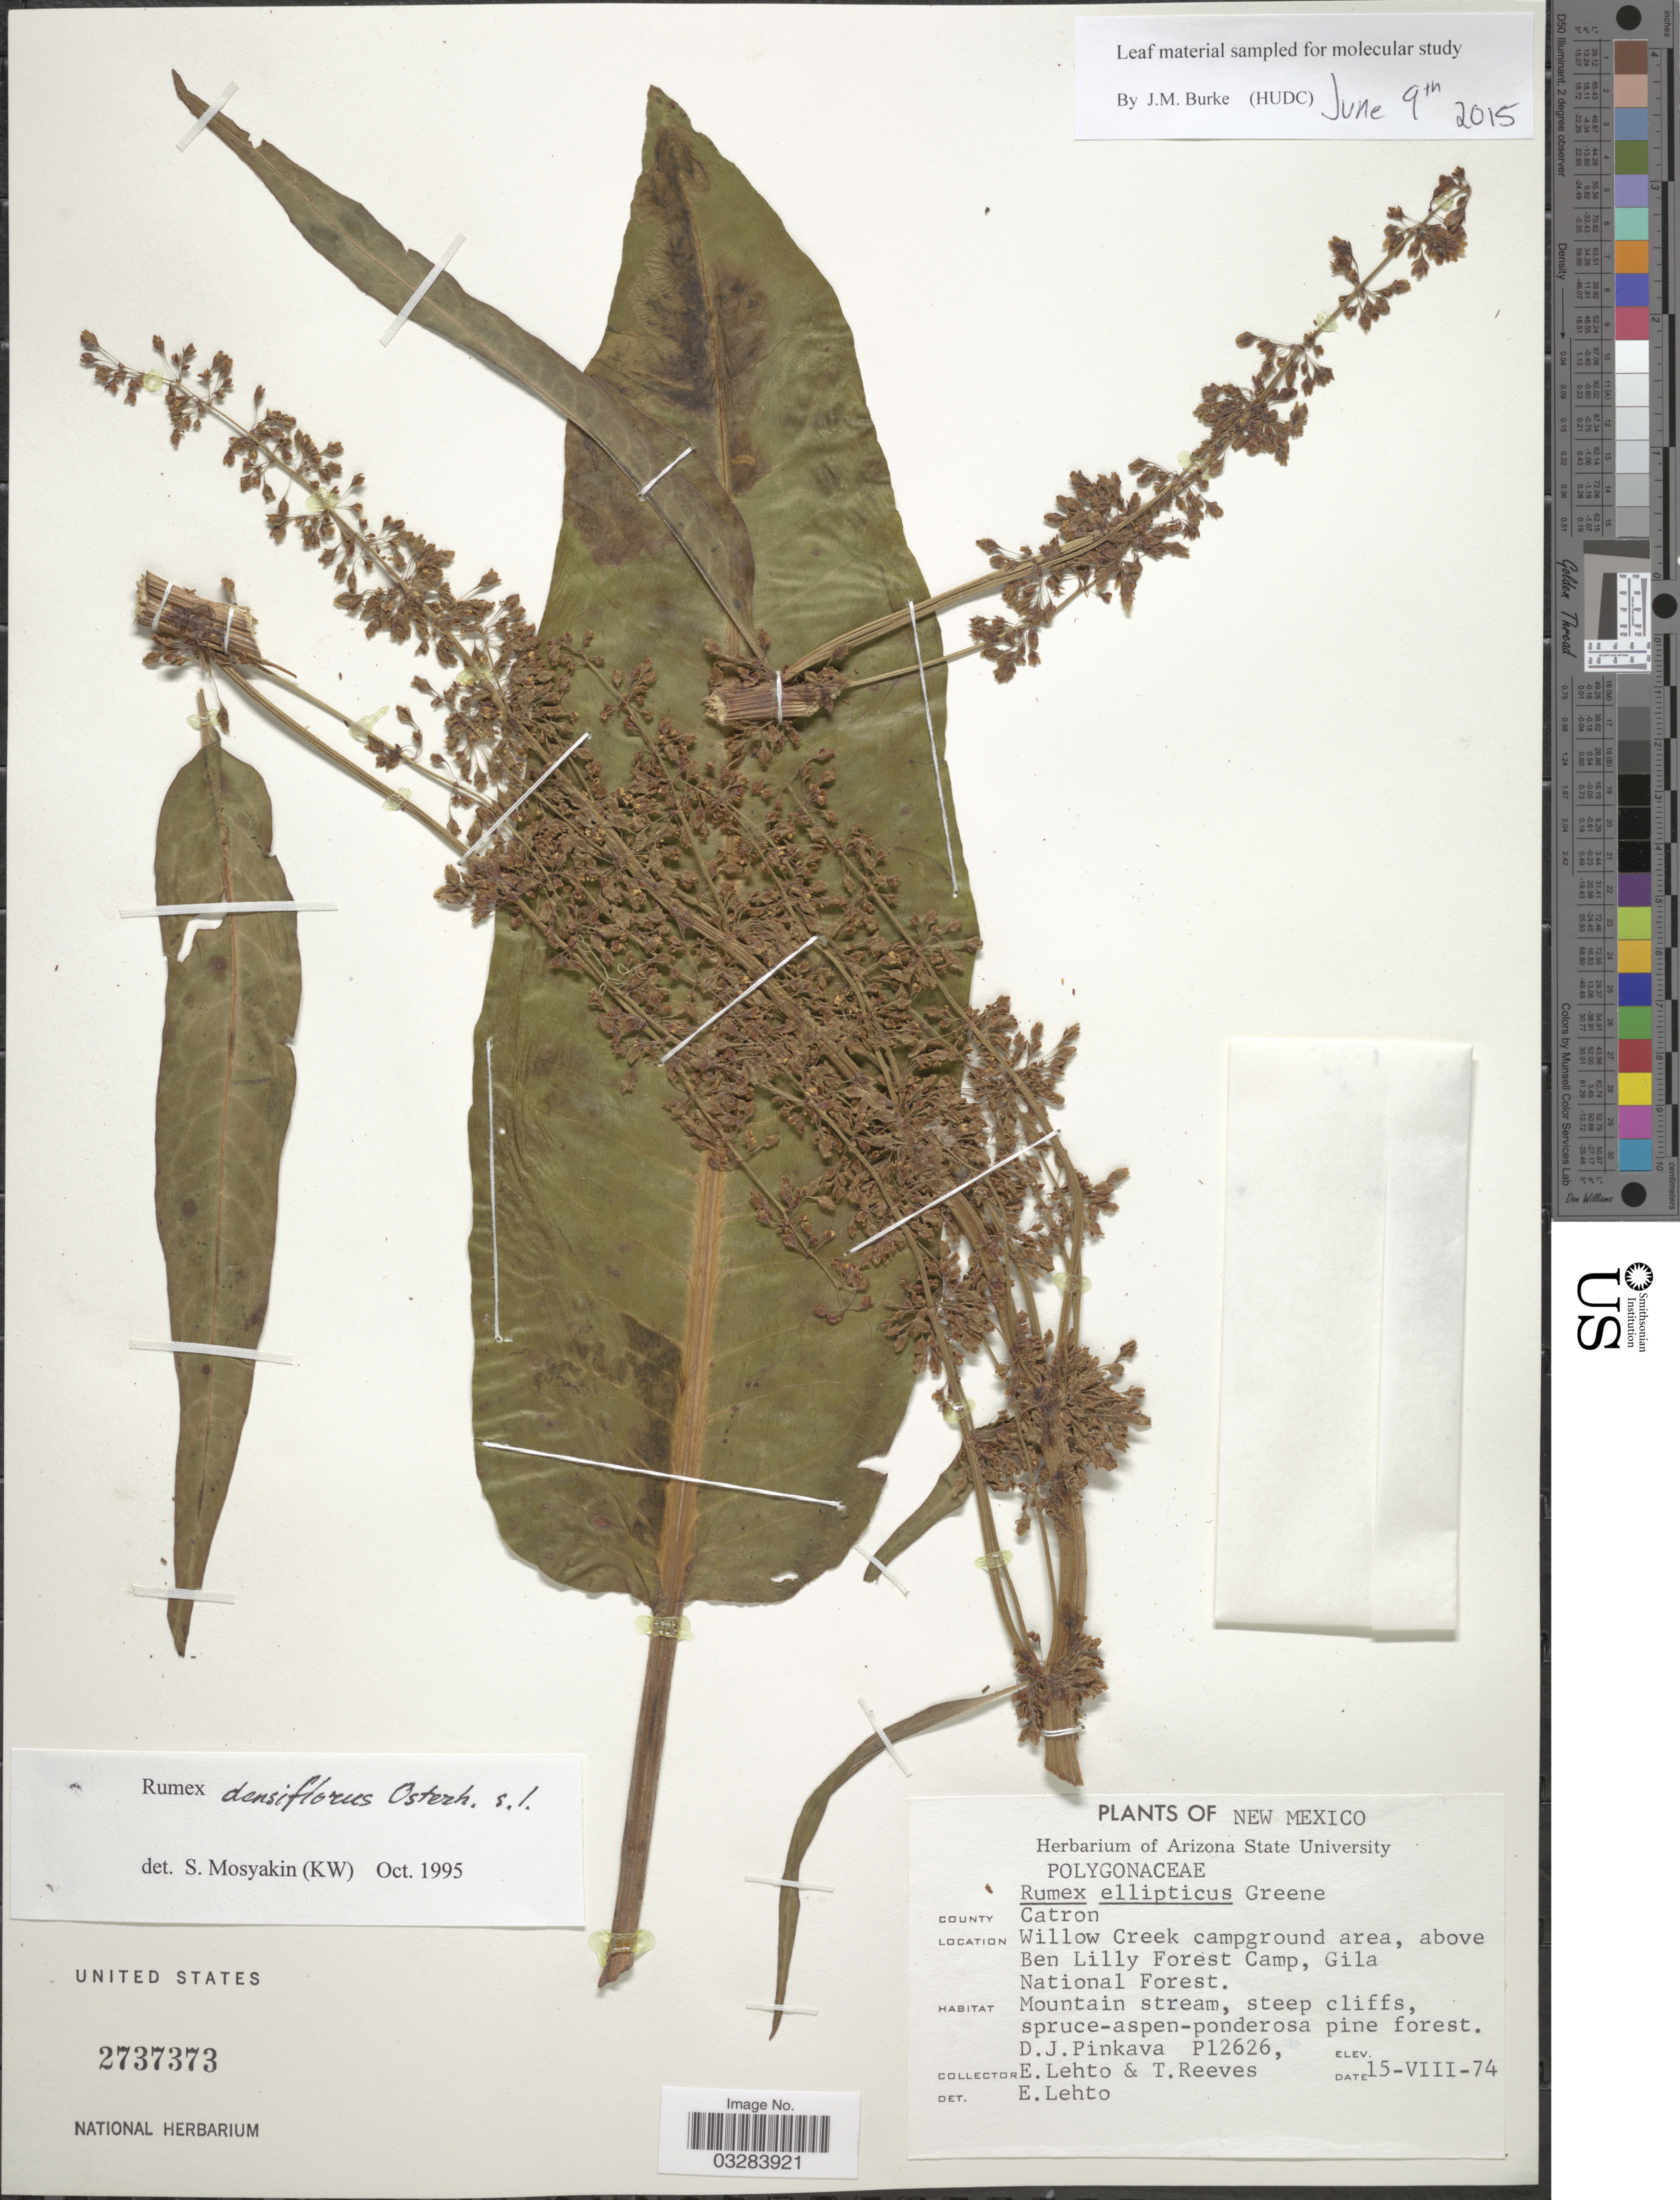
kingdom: Plantae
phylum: Tracheophyta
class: Magnoliopsida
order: Caryophyllales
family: Polygonaceae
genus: Rumex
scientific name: Rumex densiflorus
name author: Osterh.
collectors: D. J. Pinkava, E. Lehto & T. Reeves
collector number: P12626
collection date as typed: Transcribed d/m/y: 15/8/74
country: United States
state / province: New Mexico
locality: County Catron. Willow Creek campground area, above Ben Lilly Forest Camp, Gila National Forest.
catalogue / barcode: US 2737373